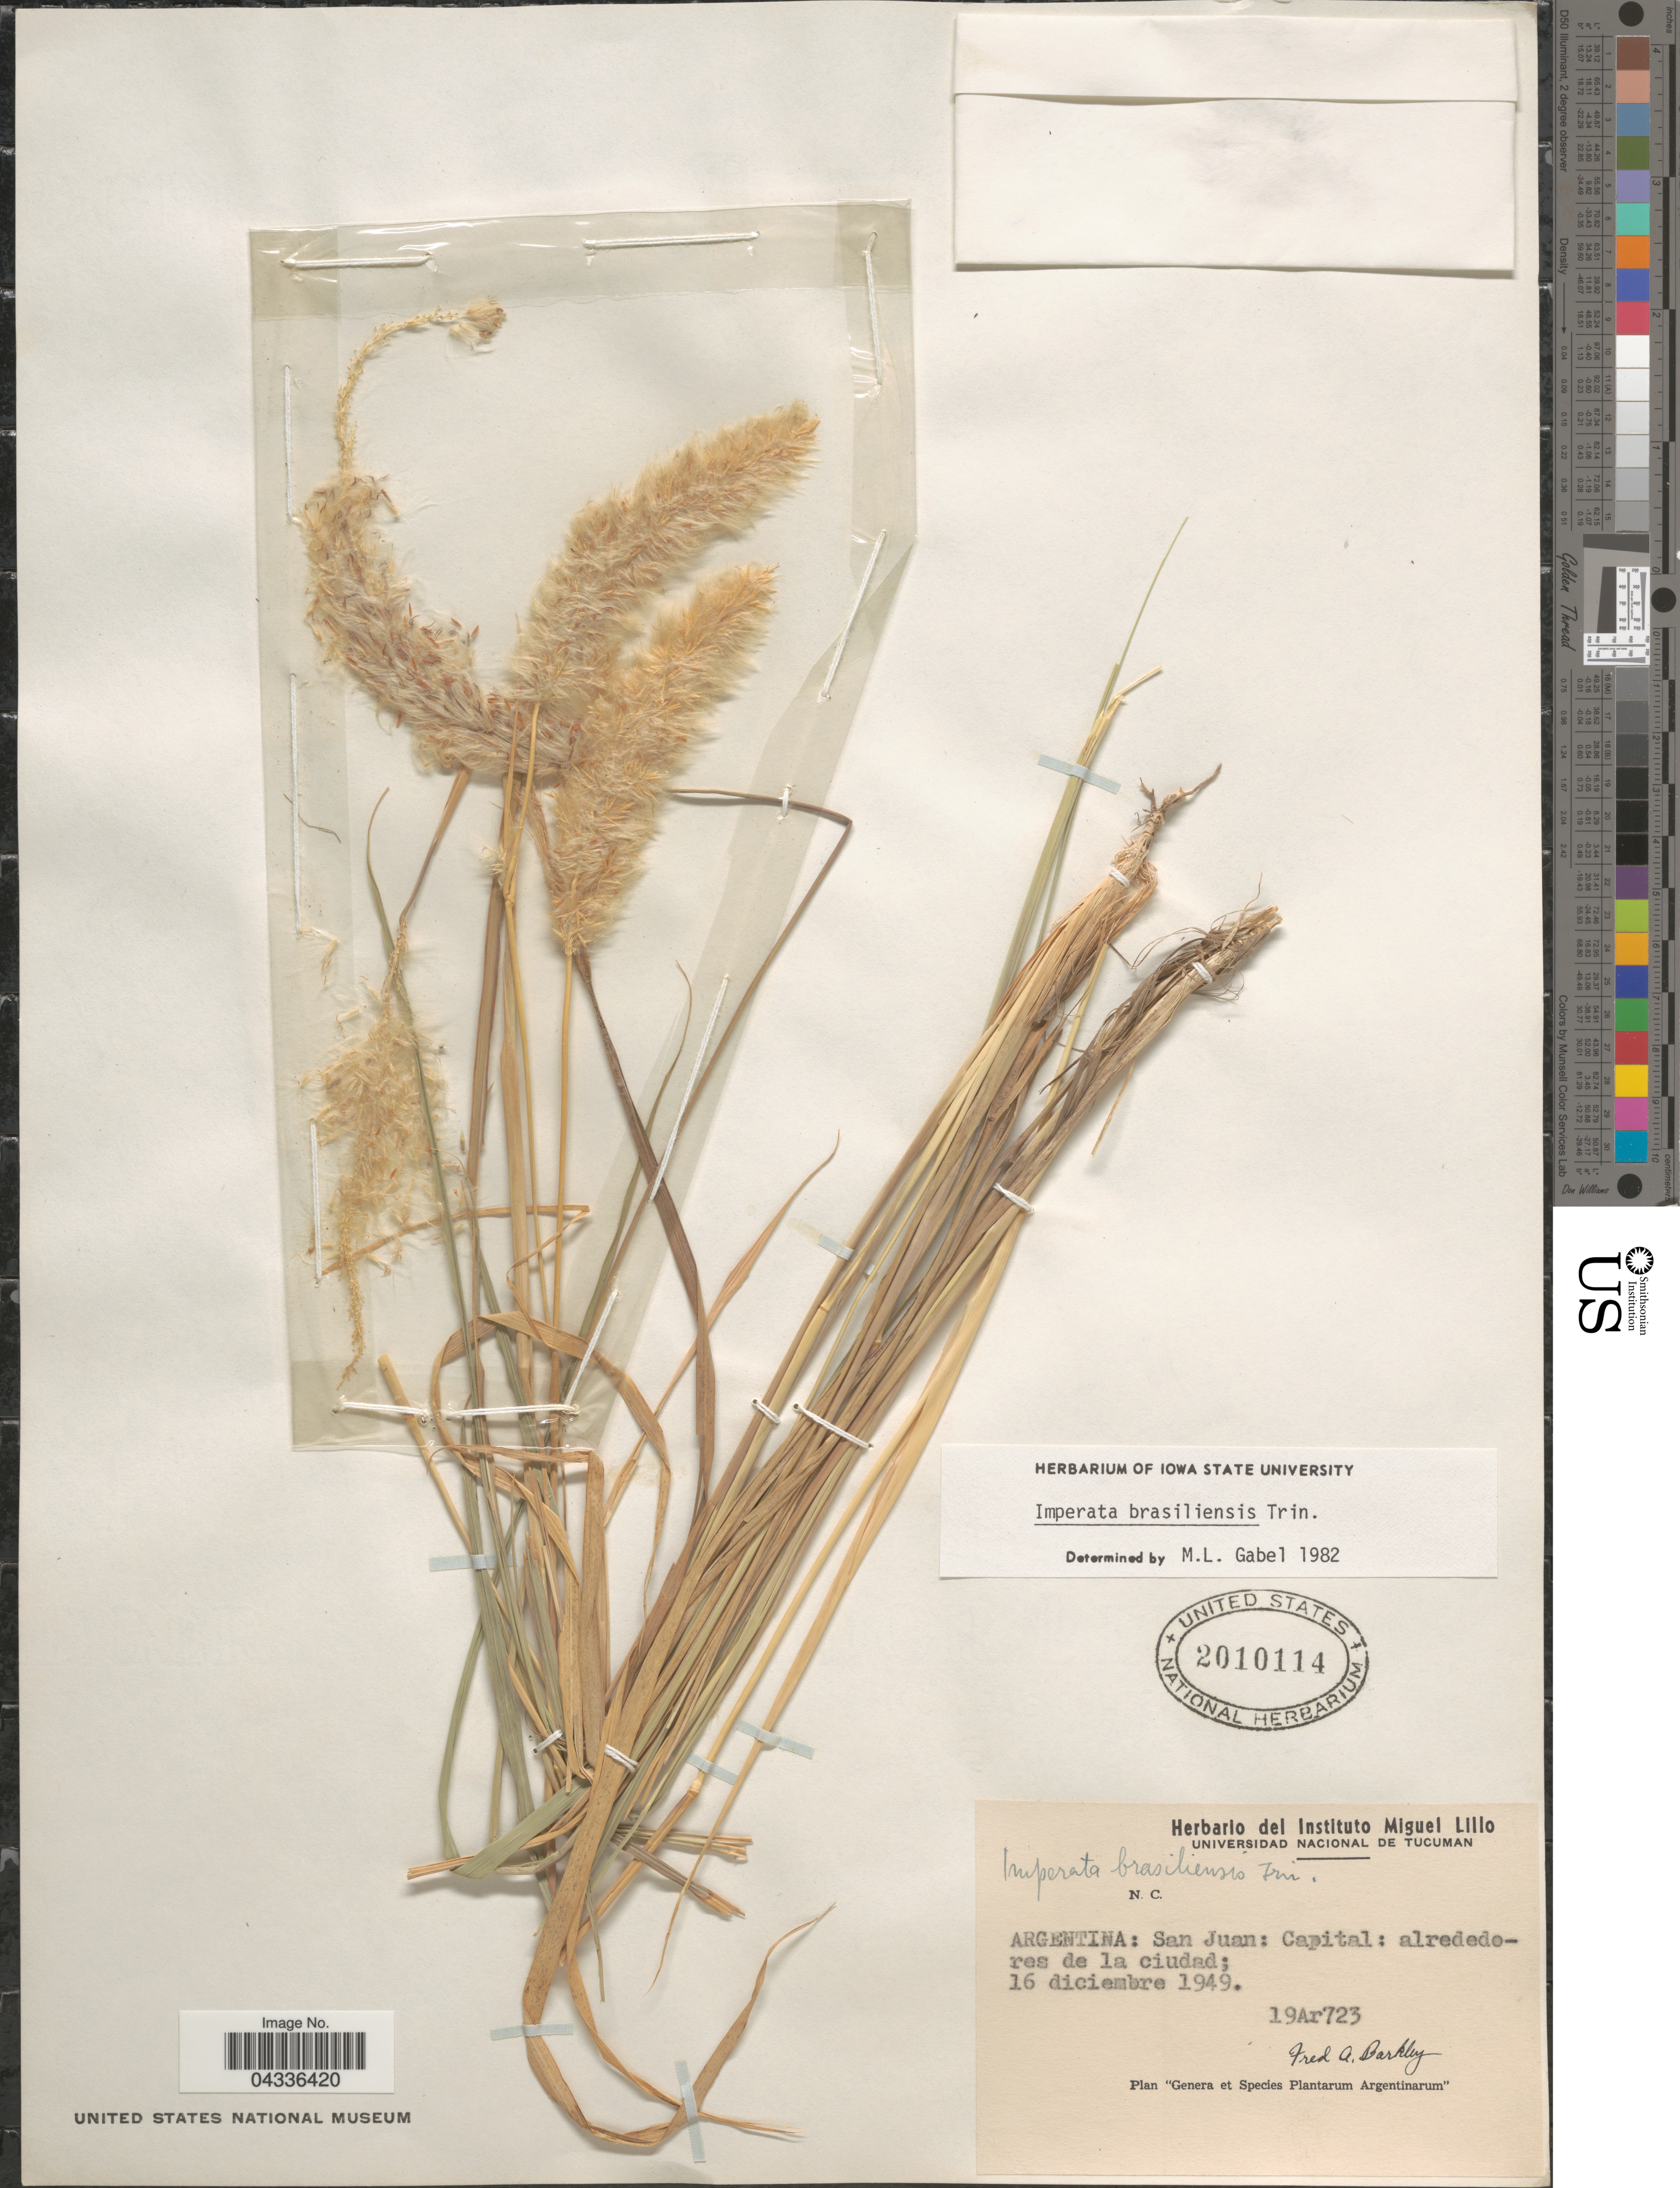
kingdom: Plantae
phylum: Tracheophyta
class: Liliopsida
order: Poales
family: Poaceae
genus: Imperata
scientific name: Imperata brasiliensis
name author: Trin.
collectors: F. A. Barkley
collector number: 19Ar723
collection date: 1949-12-16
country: Argentina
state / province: San Juan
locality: Capital: alrededores de la ciudad.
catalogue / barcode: US 2010114